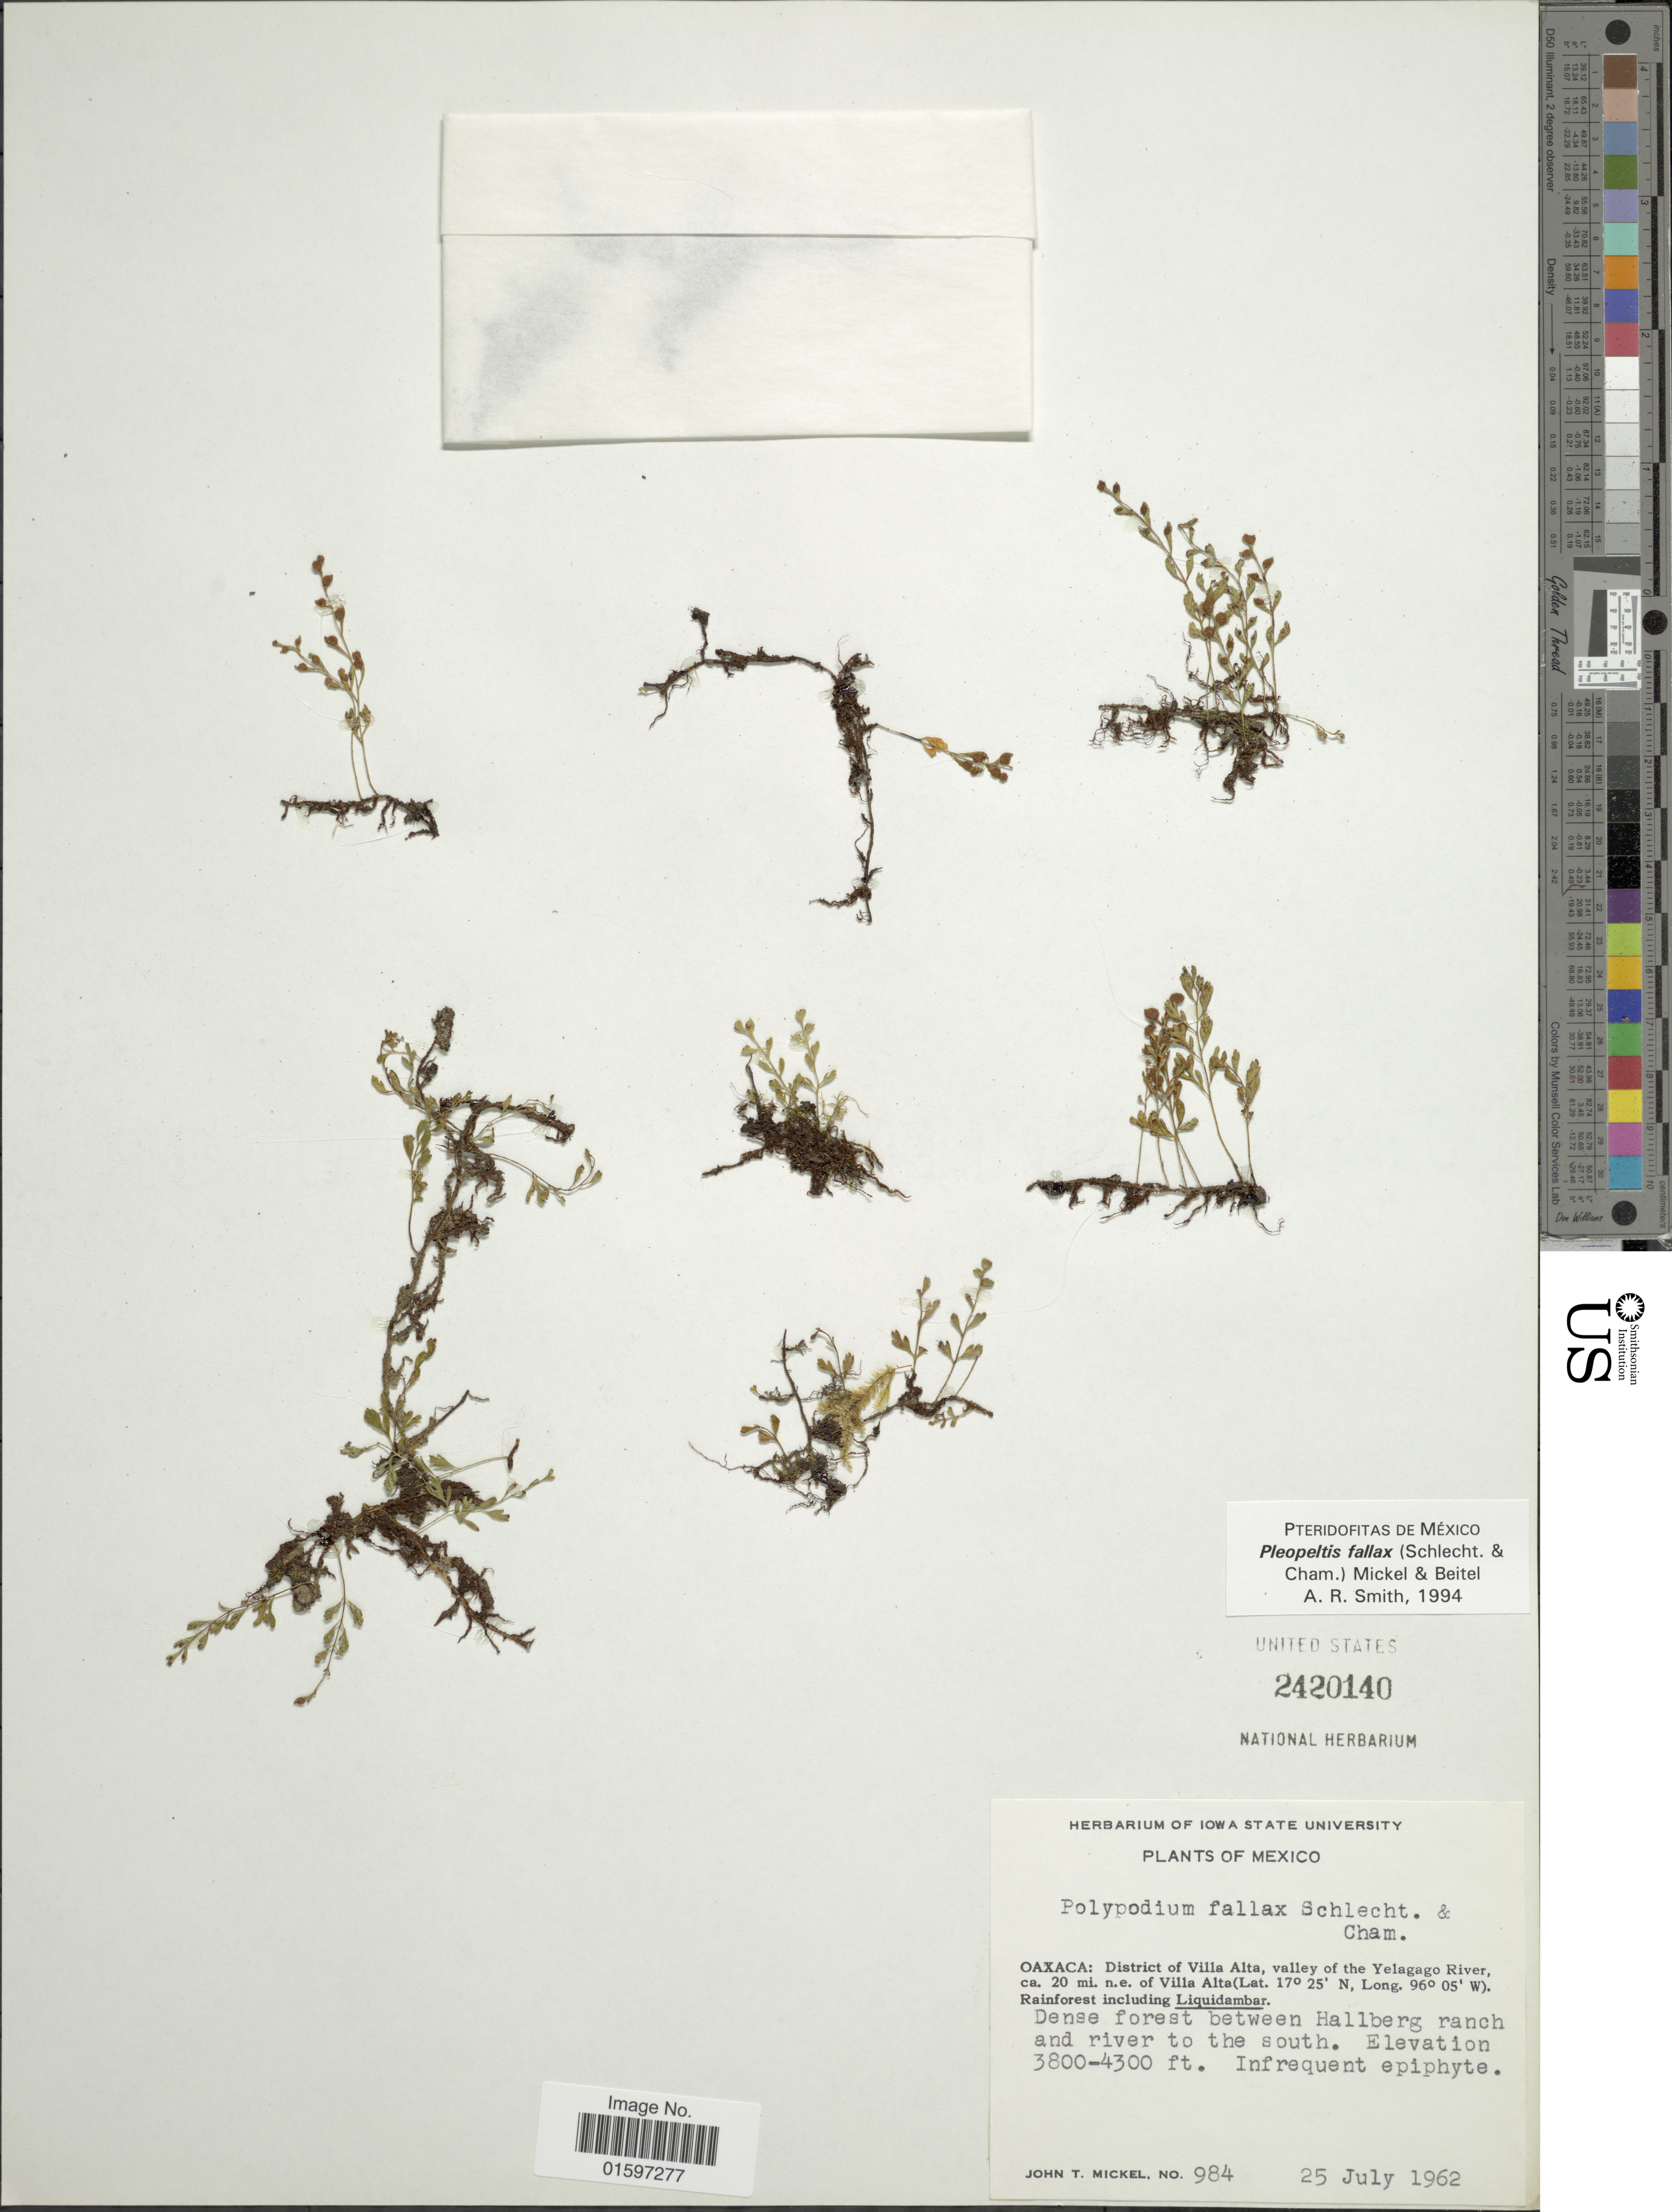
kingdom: Plantae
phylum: Tracheophyta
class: Polypodiopsida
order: Polypodiales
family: Polypodiaceae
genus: Pleopeltis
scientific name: Pleopeltis fallax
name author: (Schltdl. & Cham.) Mickel & Beitel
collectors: J. T. Mickel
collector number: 984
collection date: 1962-07-25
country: Mexico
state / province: Oaxaca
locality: Mexico, District of Villa Alta, valley of the Yelagago river, ca. 20 mi. n. e. of Villa Alta, dense forest between Hallberg ranch and river to the south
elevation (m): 1158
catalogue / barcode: US 2420140